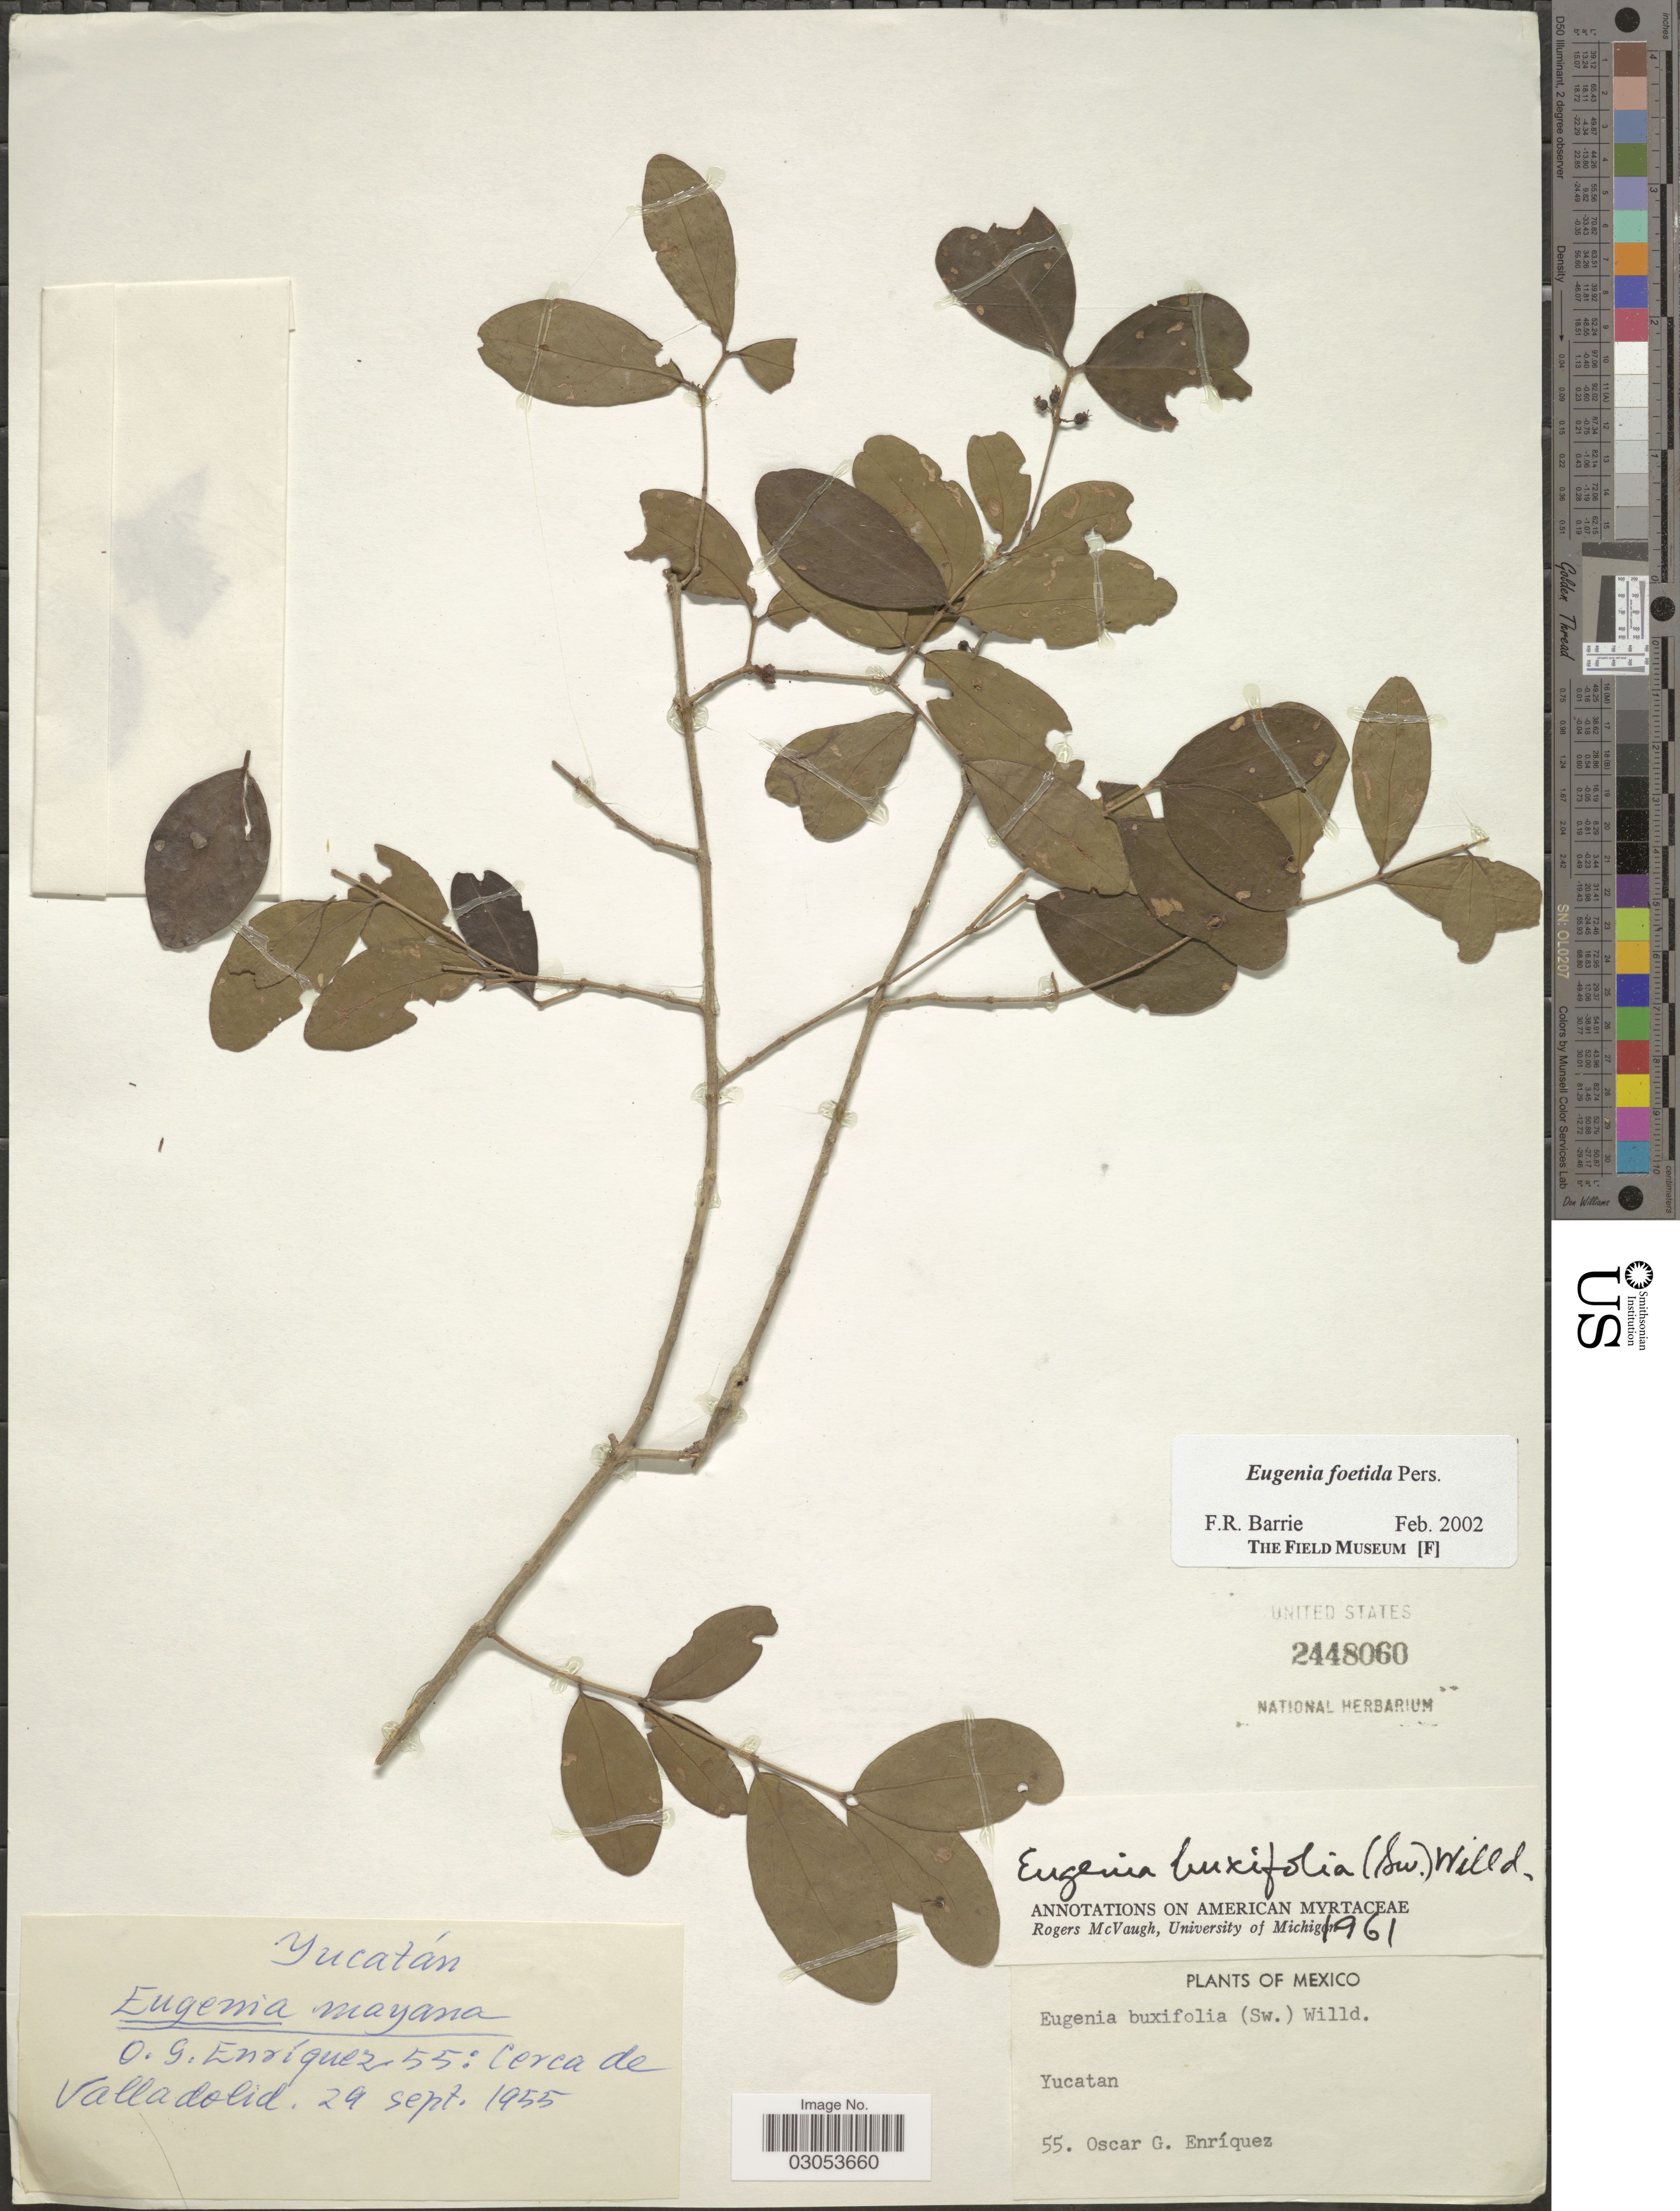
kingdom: Plantae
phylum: Tracheophyta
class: Magnoliopsida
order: Myrtales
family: Myrtaceae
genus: Eugenia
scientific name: Eugenia foetida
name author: Pers.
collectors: O. Enriquez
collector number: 55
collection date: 1955-09-29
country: Mexico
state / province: Yucatán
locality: Cerca de Valladolid.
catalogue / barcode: US 2448060